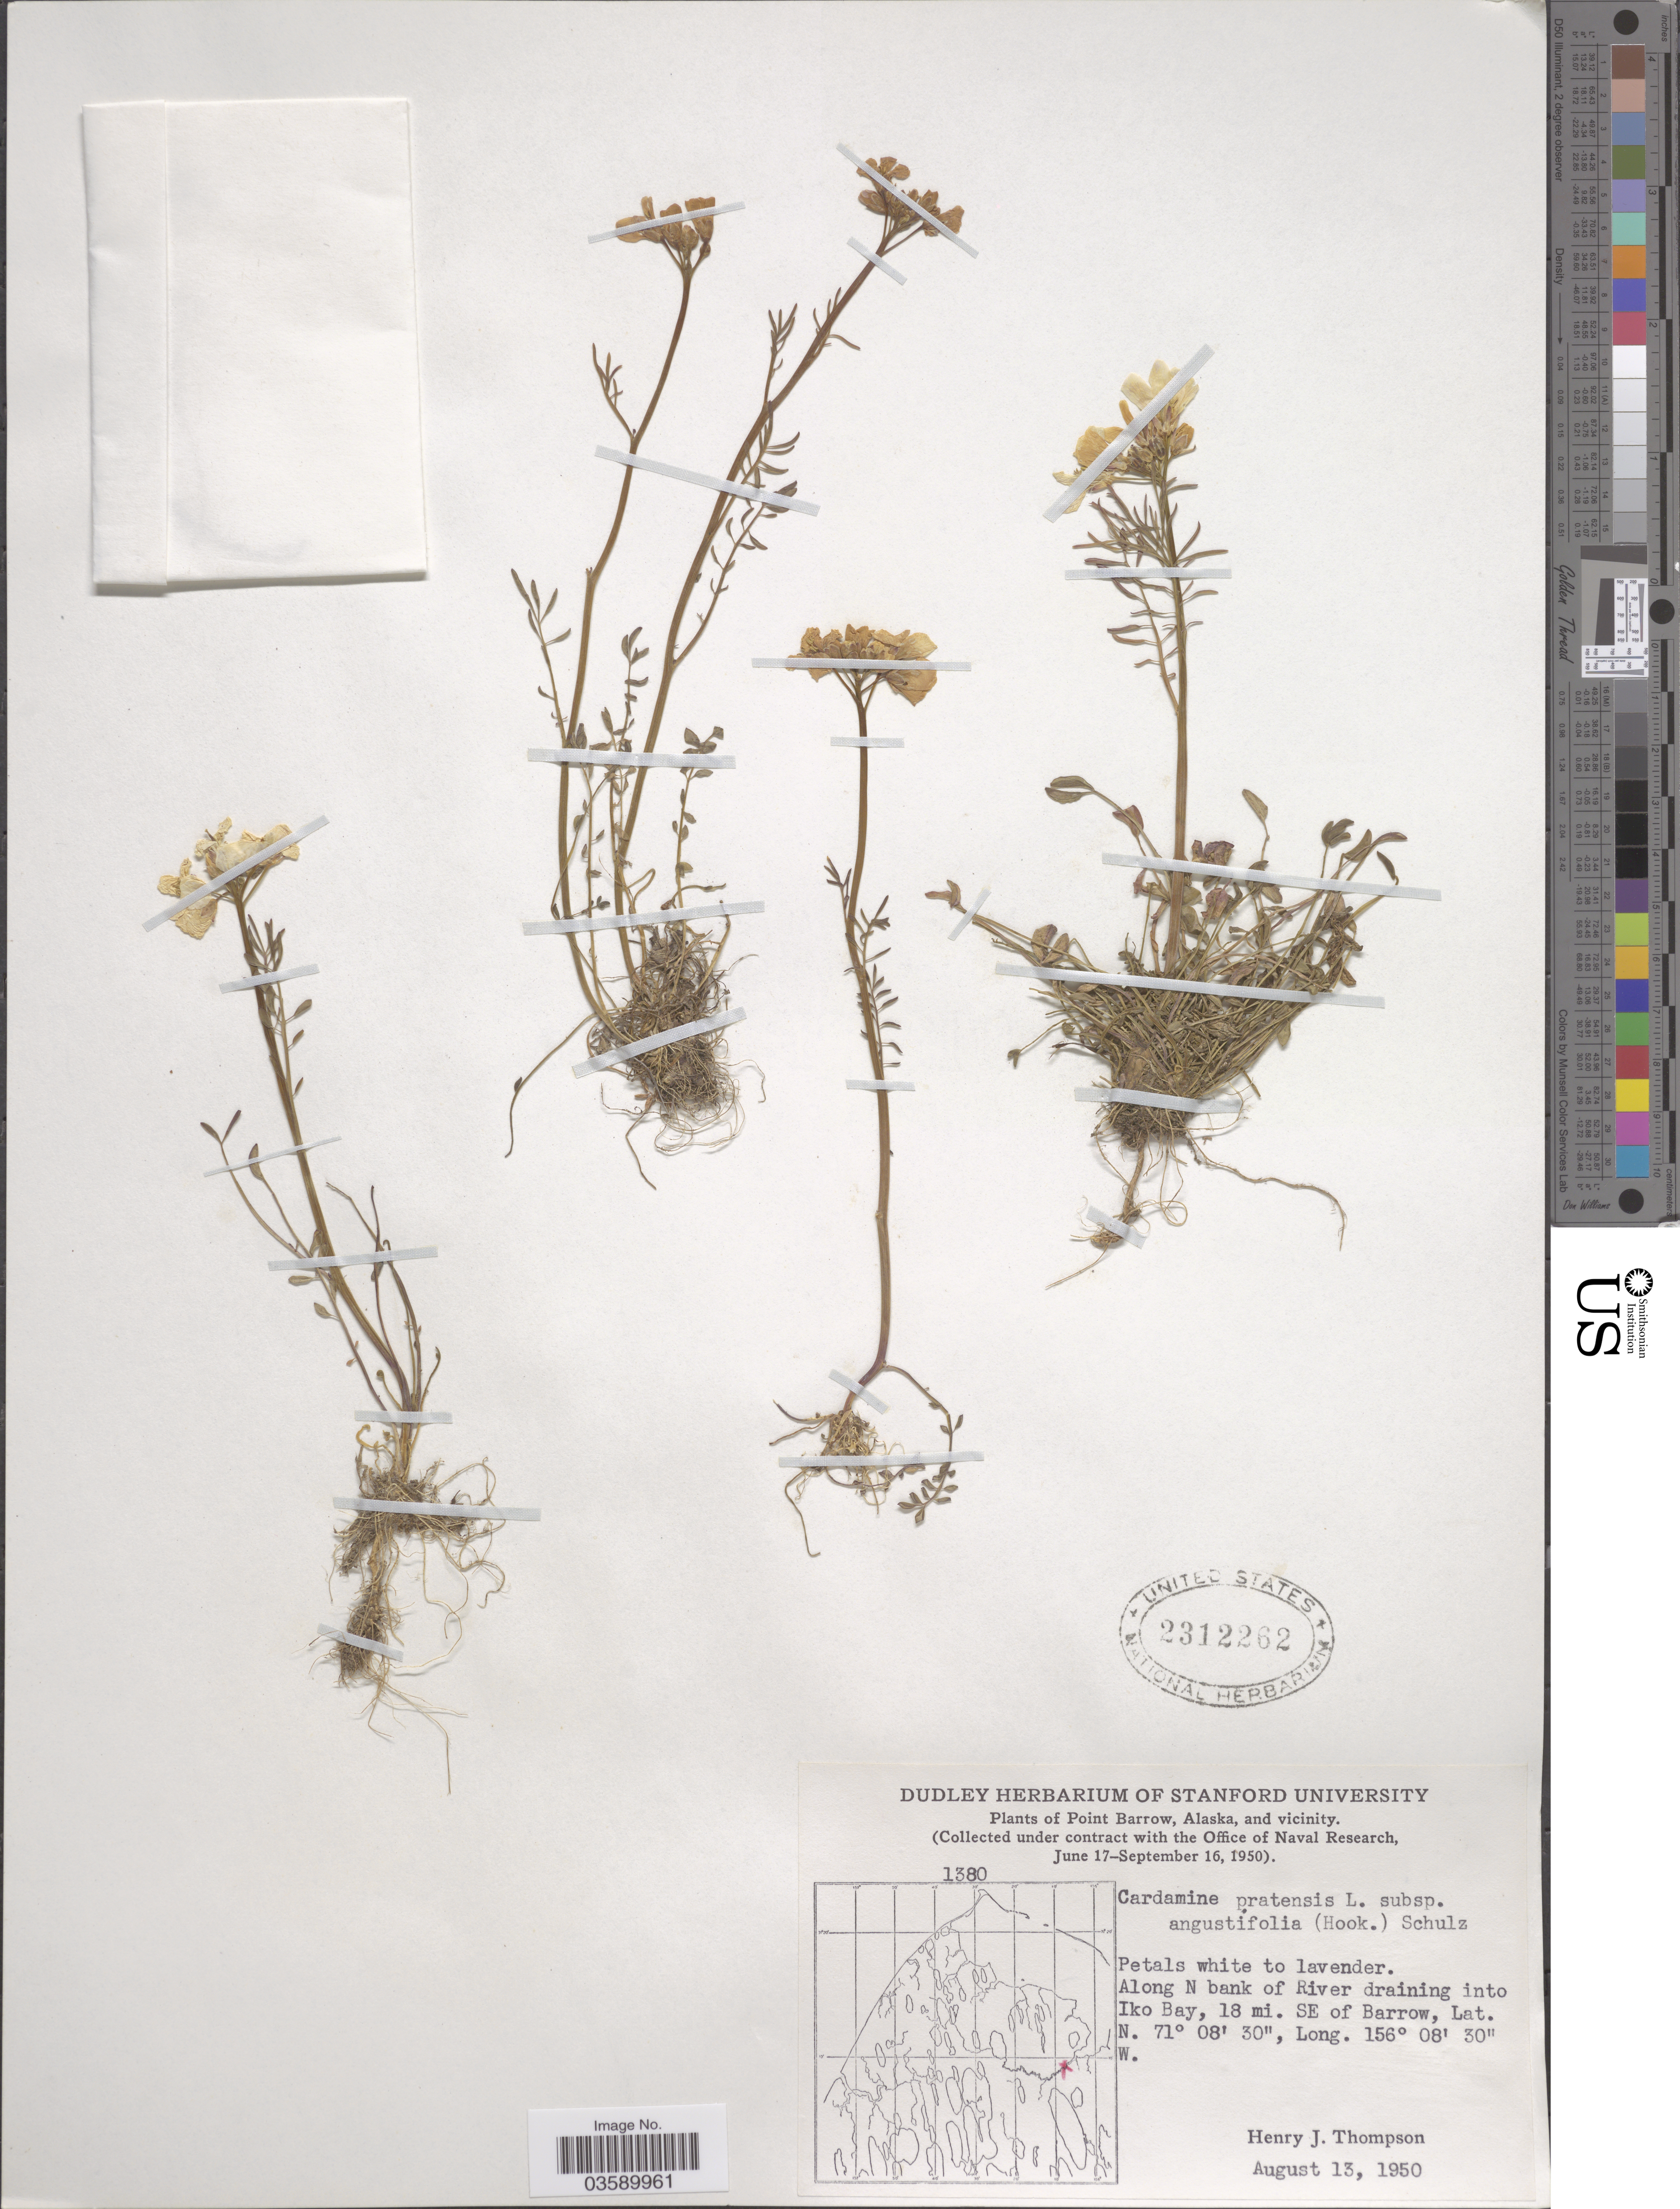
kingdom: Plantae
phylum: Tracheophyta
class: Magnoliopsida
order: Brassicales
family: Brassicaceae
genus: Cardamine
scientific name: Cardamine pratensis subsp. angustifolia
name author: (Hook.) O.E. Schulz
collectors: H. J. Thompson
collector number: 1380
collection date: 1950-08-13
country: United States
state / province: Alaska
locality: Point Barrow, Alaska, and vicinity. Along N bank of River draining into Iko Bay, 18 mi. SE of Barrow.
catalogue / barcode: US 2312262